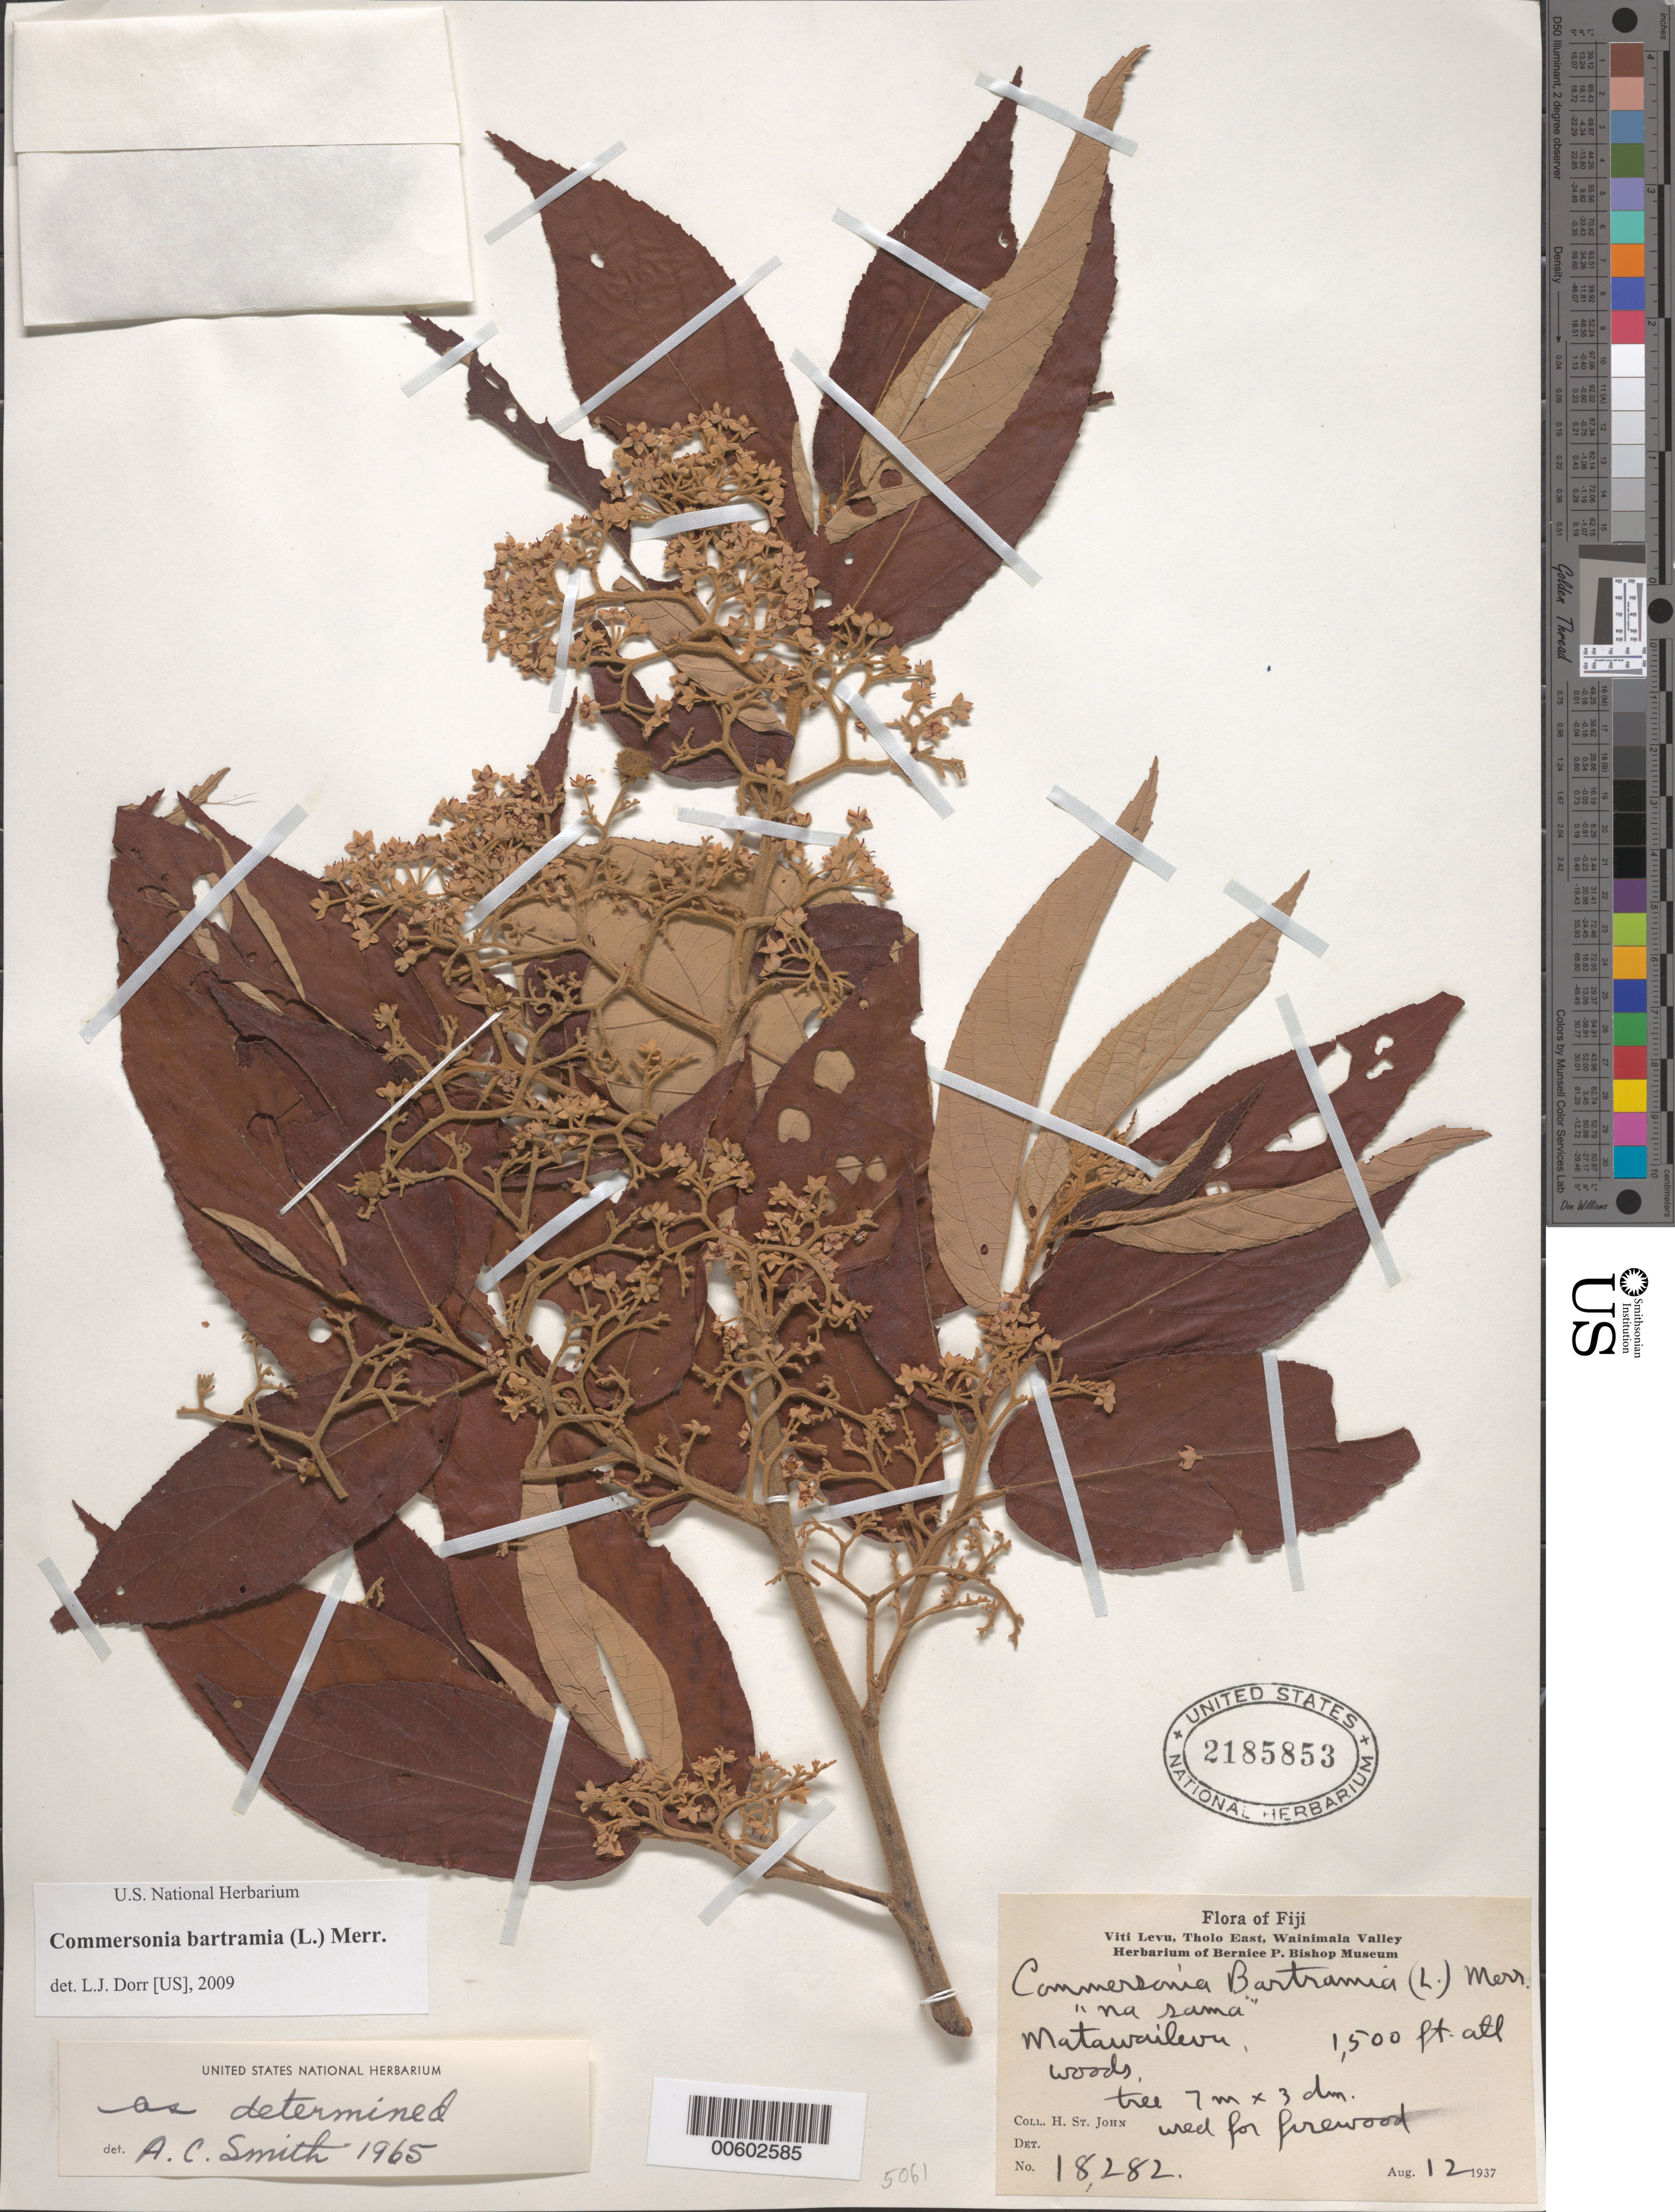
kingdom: Plantae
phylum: Tracheophyta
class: Magnoliopsida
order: Malvales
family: Malvaceae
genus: Commersonia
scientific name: Commersonia bartramia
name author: (L.) Merr.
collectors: H. St. John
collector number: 18282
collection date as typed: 12 Aug 1937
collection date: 1937-08-12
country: Fiji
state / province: Central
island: Viti Levu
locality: Tholo East, Wainimala Valley. Matawailevu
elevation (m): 457.2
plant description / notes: Common name: Na Sama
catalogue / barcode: US 2185853